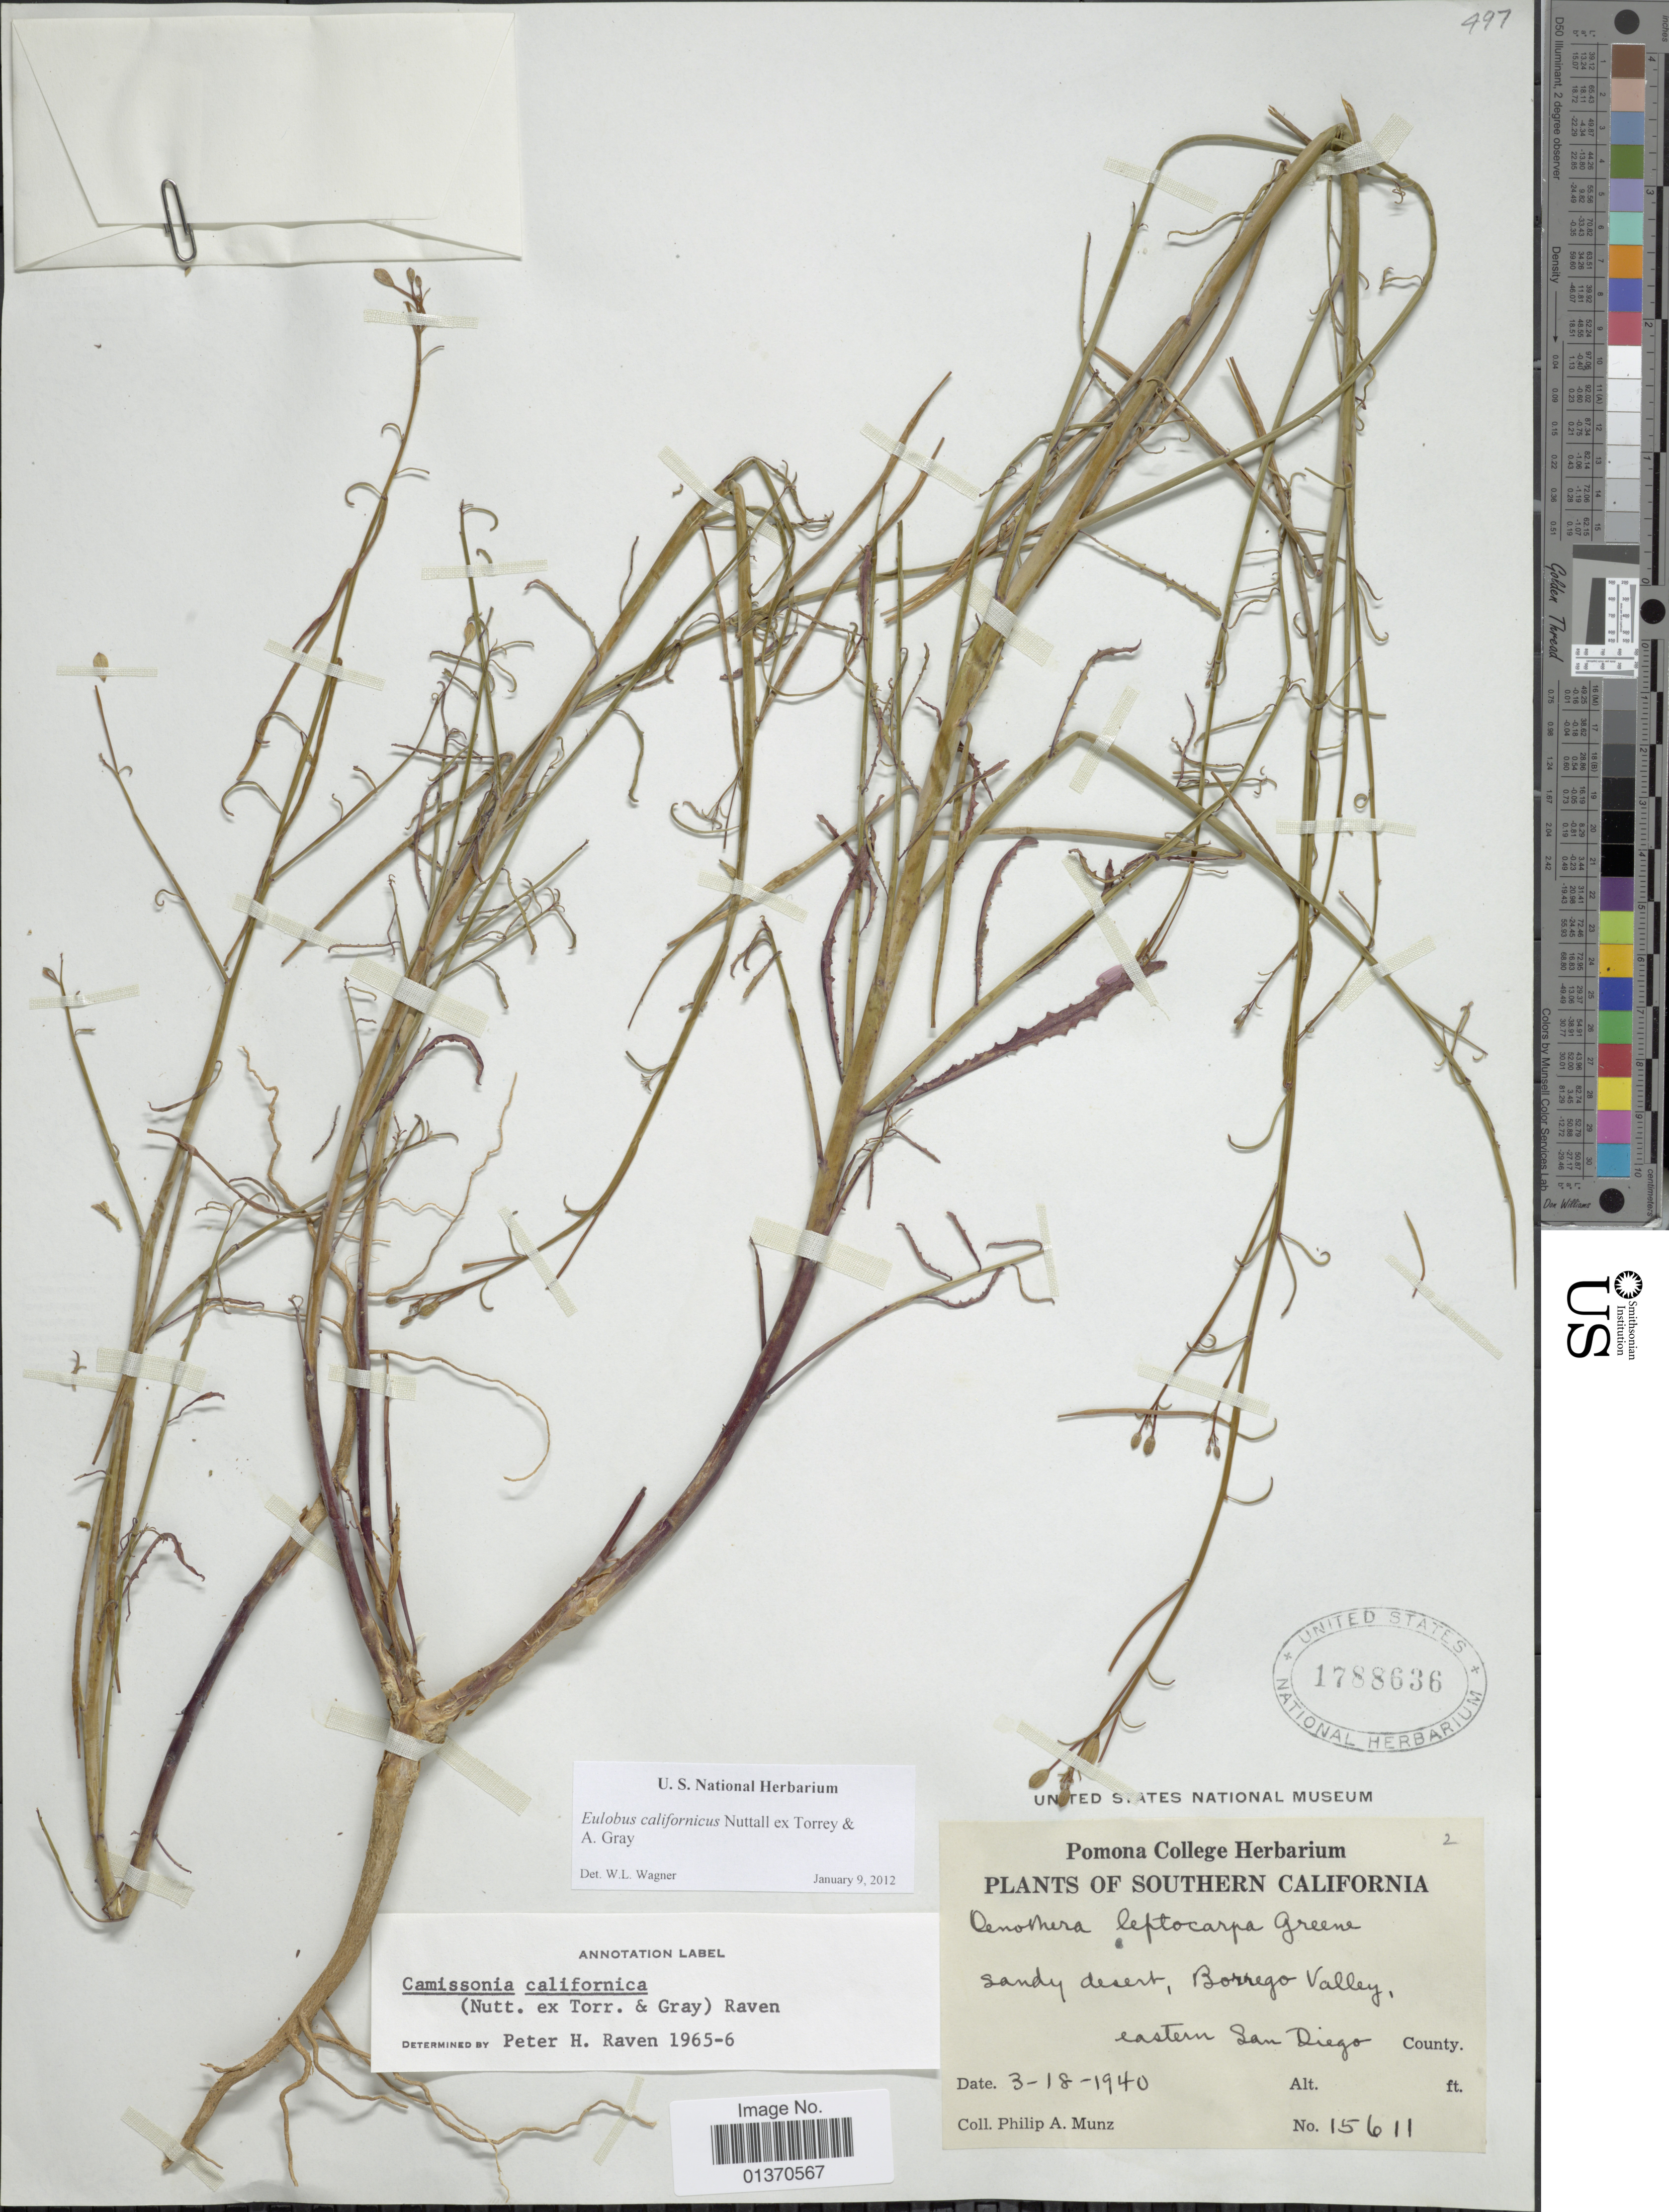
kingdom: Plantae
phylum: Tracheophyta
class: Magnoliopsida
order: Myrtales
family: Onagraceae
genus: Eulobus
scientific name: Eulobus californicus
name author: Nutt. ex Torr. & A. Gray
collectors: P. A. Munz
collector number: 15611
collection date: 1940-03-18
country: United States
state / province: California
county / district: San Diego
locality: Southern California, sandy desert, Borrego Valley, eastern San Diego County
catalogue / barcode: US 1788636